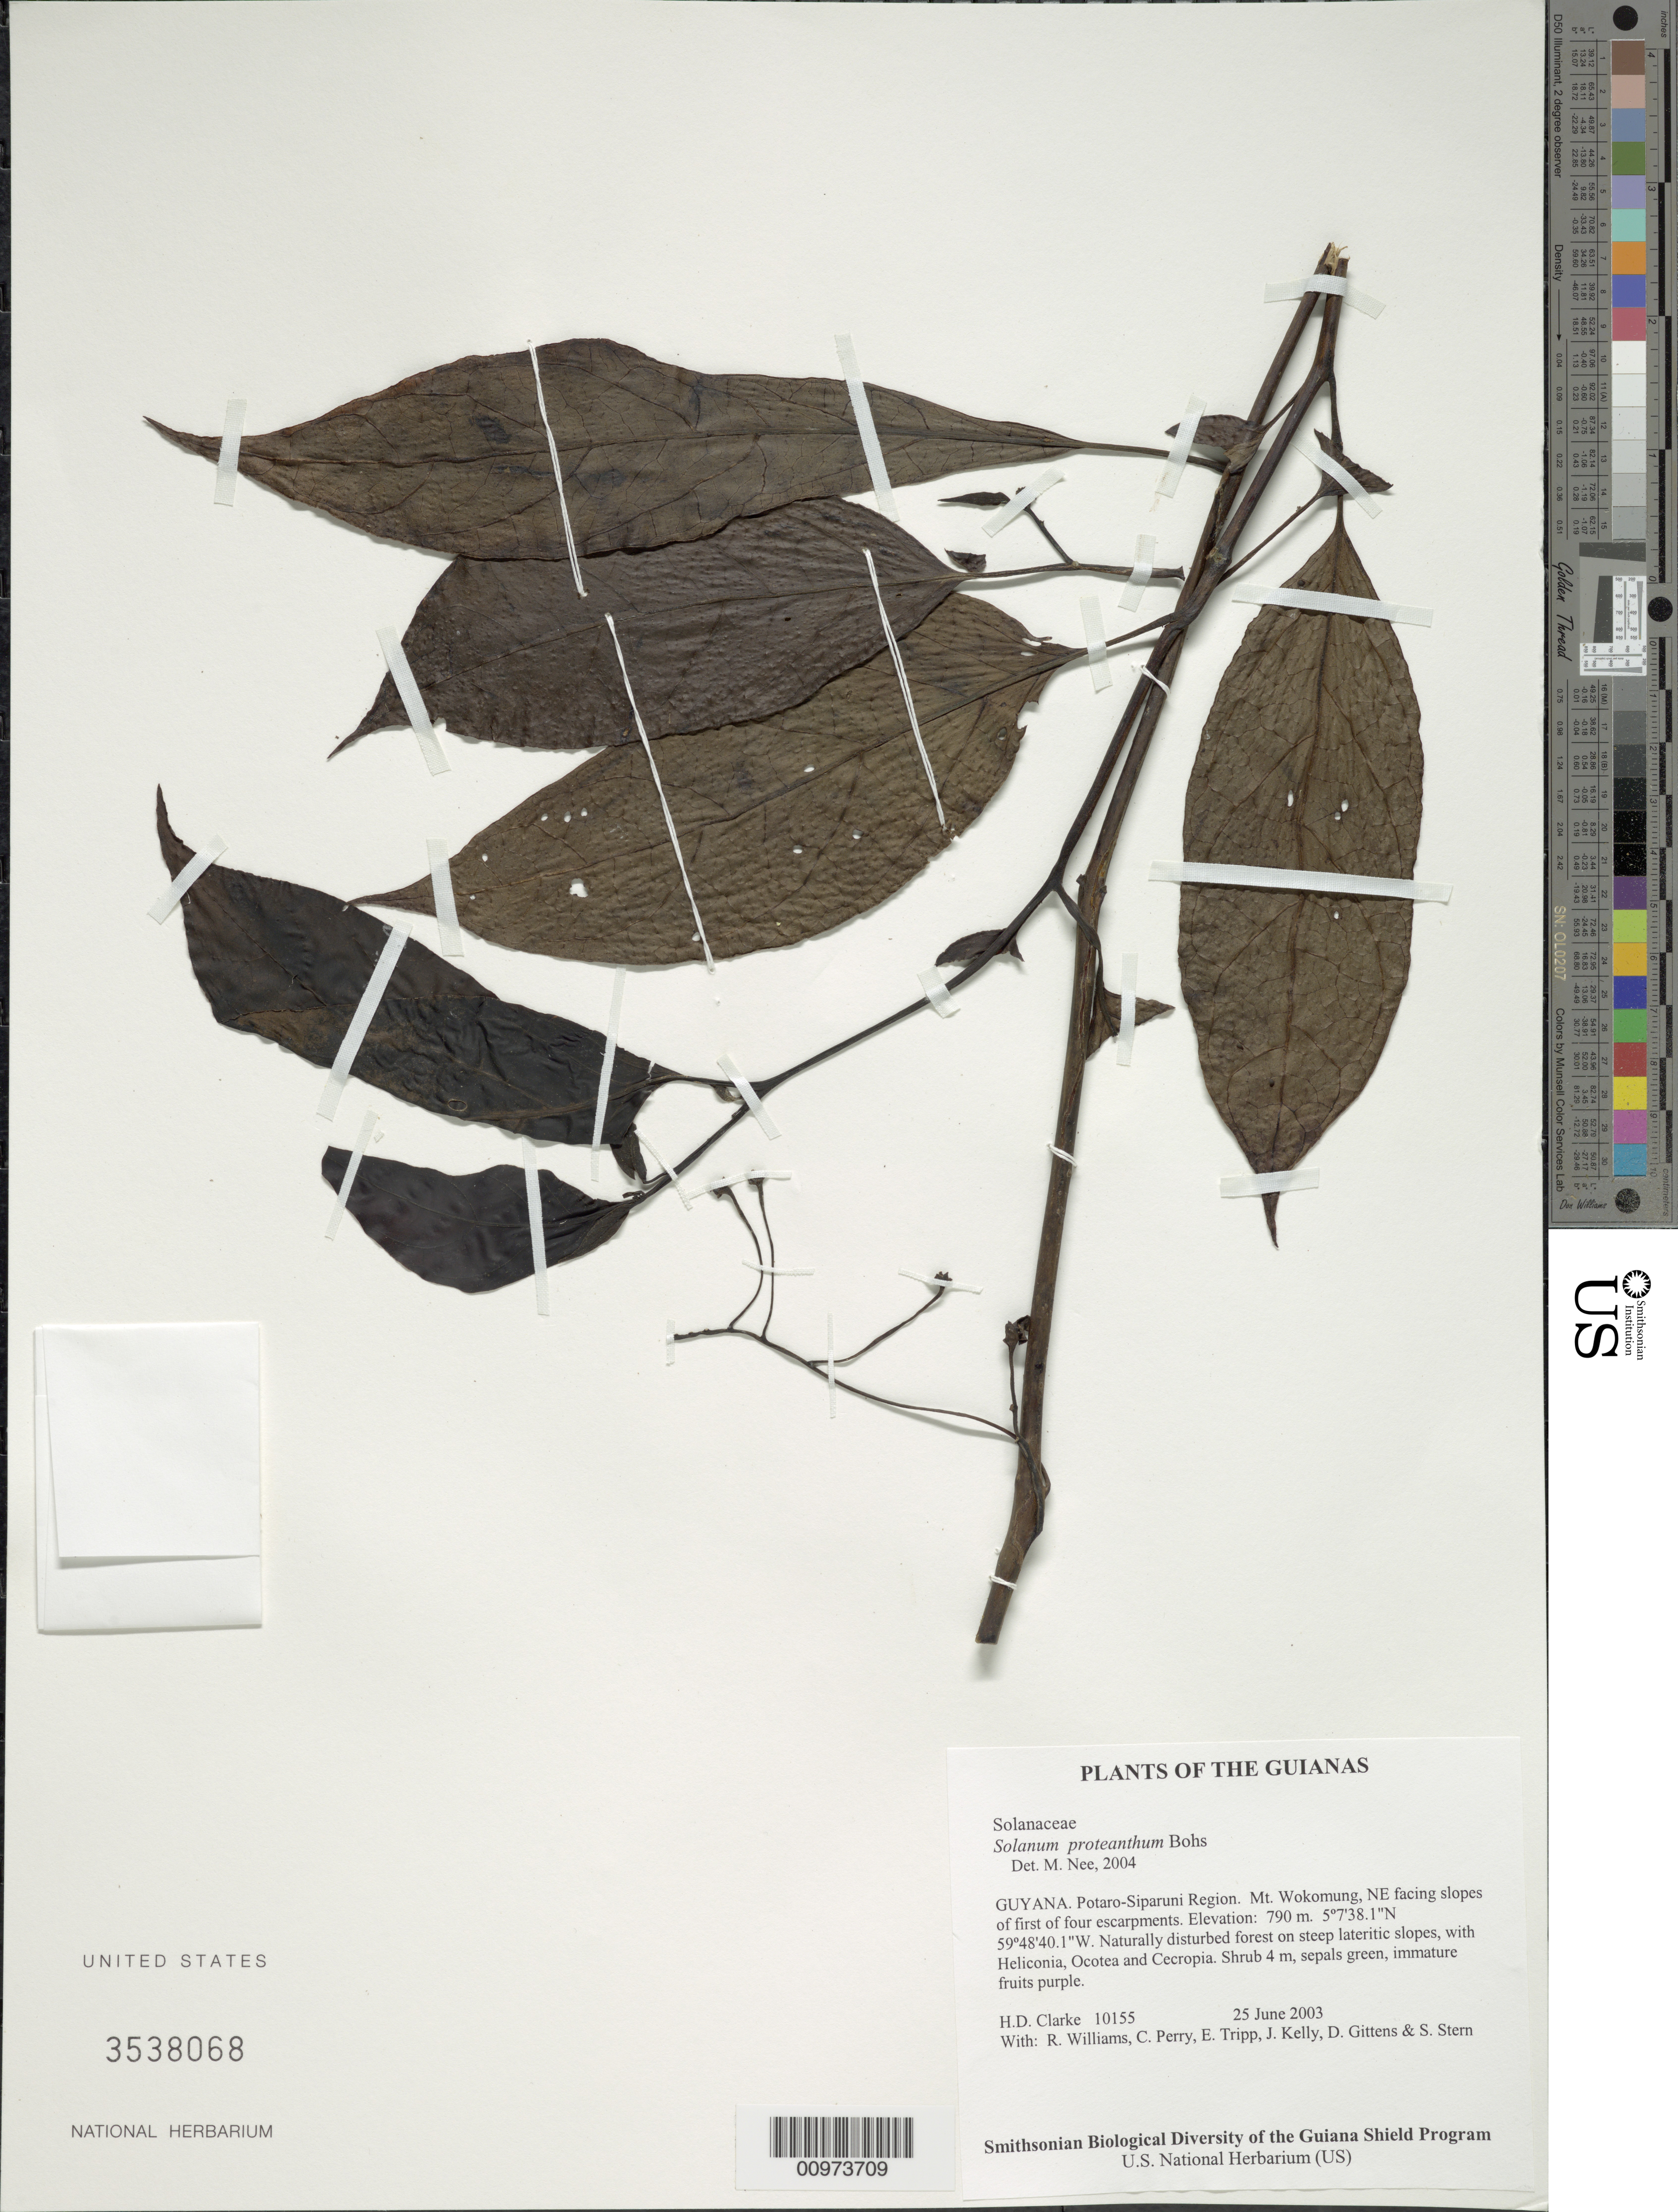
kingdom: Plantae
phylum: Tracheophyta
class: Magnoliopsida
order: Solanales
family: Solanaceae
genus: Solanum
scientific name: Solanum proteanthum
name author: Bohs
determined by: Nee, Michael H.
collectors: H. D. Clarke, R. Williams, C. Perry, E. Tripp & J. Kelly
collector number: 10155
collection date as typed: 6 Jun 2003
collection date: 2003-06-06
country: Guyana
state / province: Potaro-Siparuni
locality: Mt. Wokomung, NE facing slopes of first of four escarpments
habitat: Naturally disturbed forest on steep lateritic slopes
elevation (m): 790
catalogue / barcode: US 3538068